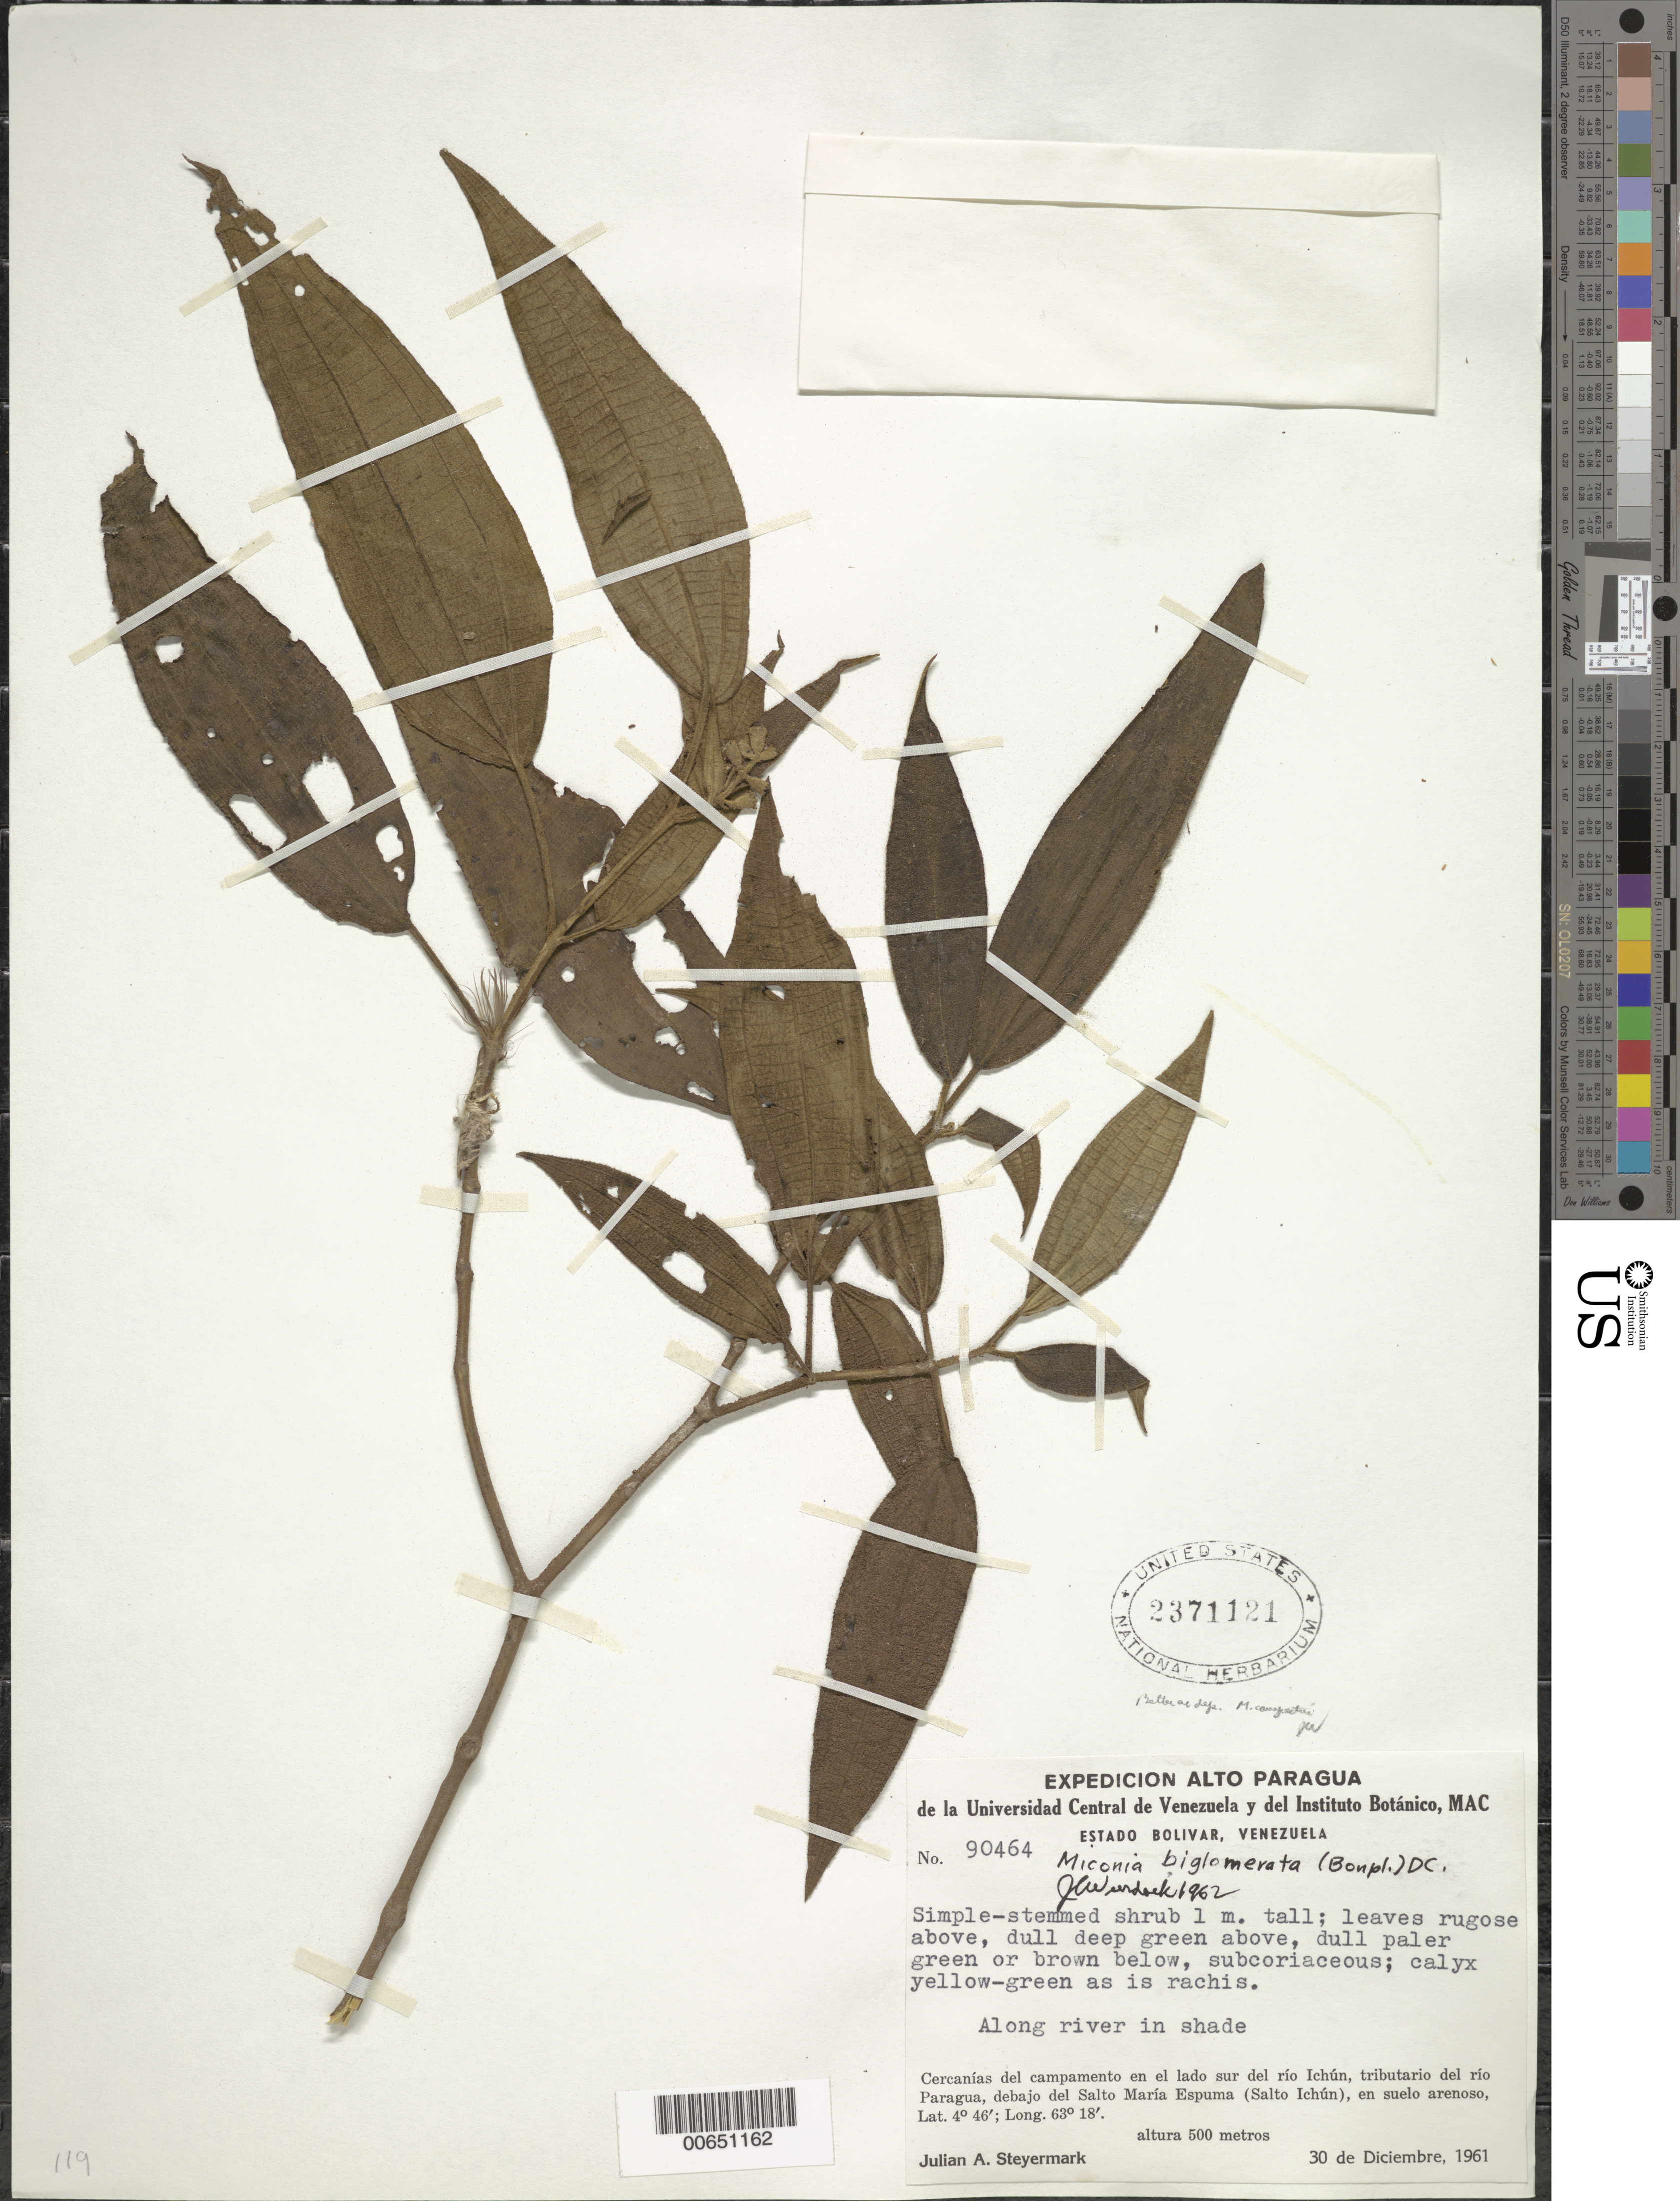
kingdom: Plantae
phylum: Tracheophyta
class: Magnoliopsida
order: Myrtales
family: Melastomataceae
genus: Miconia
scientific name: Miconia biglomerata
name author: (Bonpl.) DC.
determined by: Wurdack, John J., (US), US (UNITED STATES)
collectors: J. Steyermark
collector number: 90464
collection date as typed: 30-Dec-61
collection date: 1961-12-30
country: Venezuela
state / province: Bolívar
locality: Sierra Ichún: Salto María Espuma (Salto Ichún) del Río Ichún (tributary of río Paragua)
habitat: Suelo arenoso; along river in shade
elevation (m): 500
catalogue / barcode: US 2371121